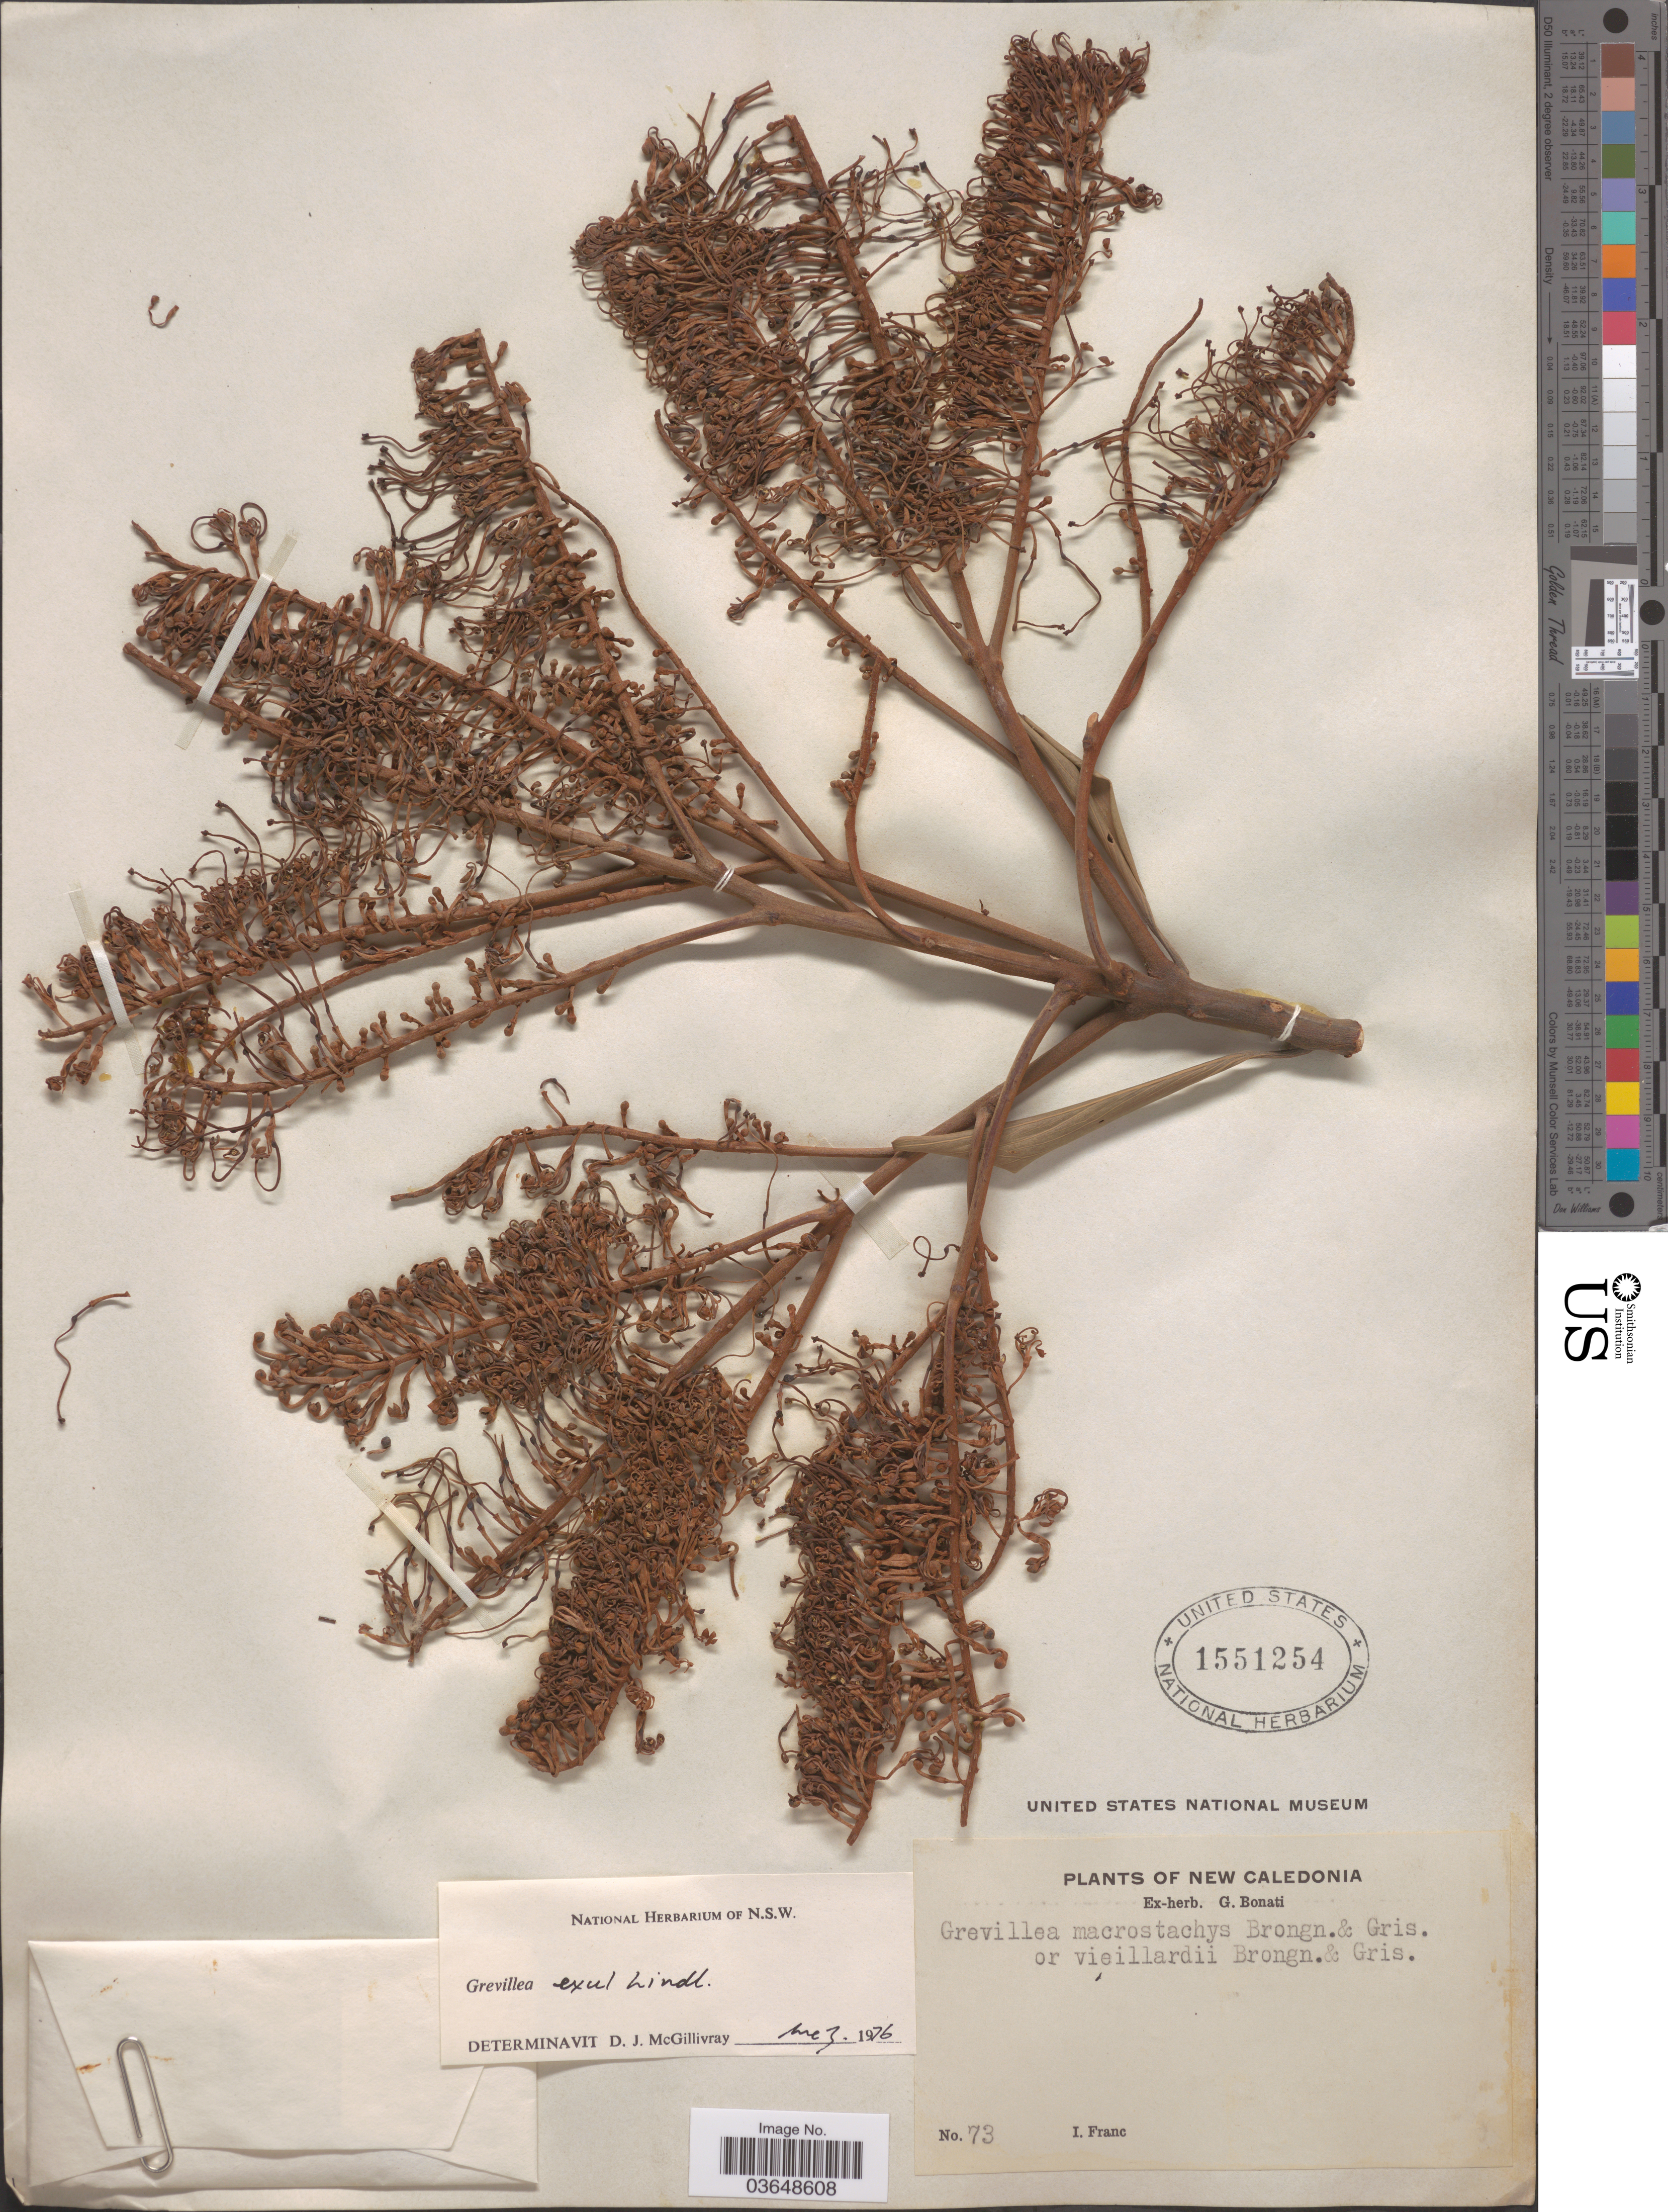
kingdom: Plantae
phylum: Tracheophyta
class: Magnoliopsida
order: Proteales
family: Proteaceae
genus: Grevillea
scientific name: Grevillea exul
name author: Lindl.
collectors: I. Franc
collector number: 73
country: New Caledonia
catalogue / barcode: US 1551254